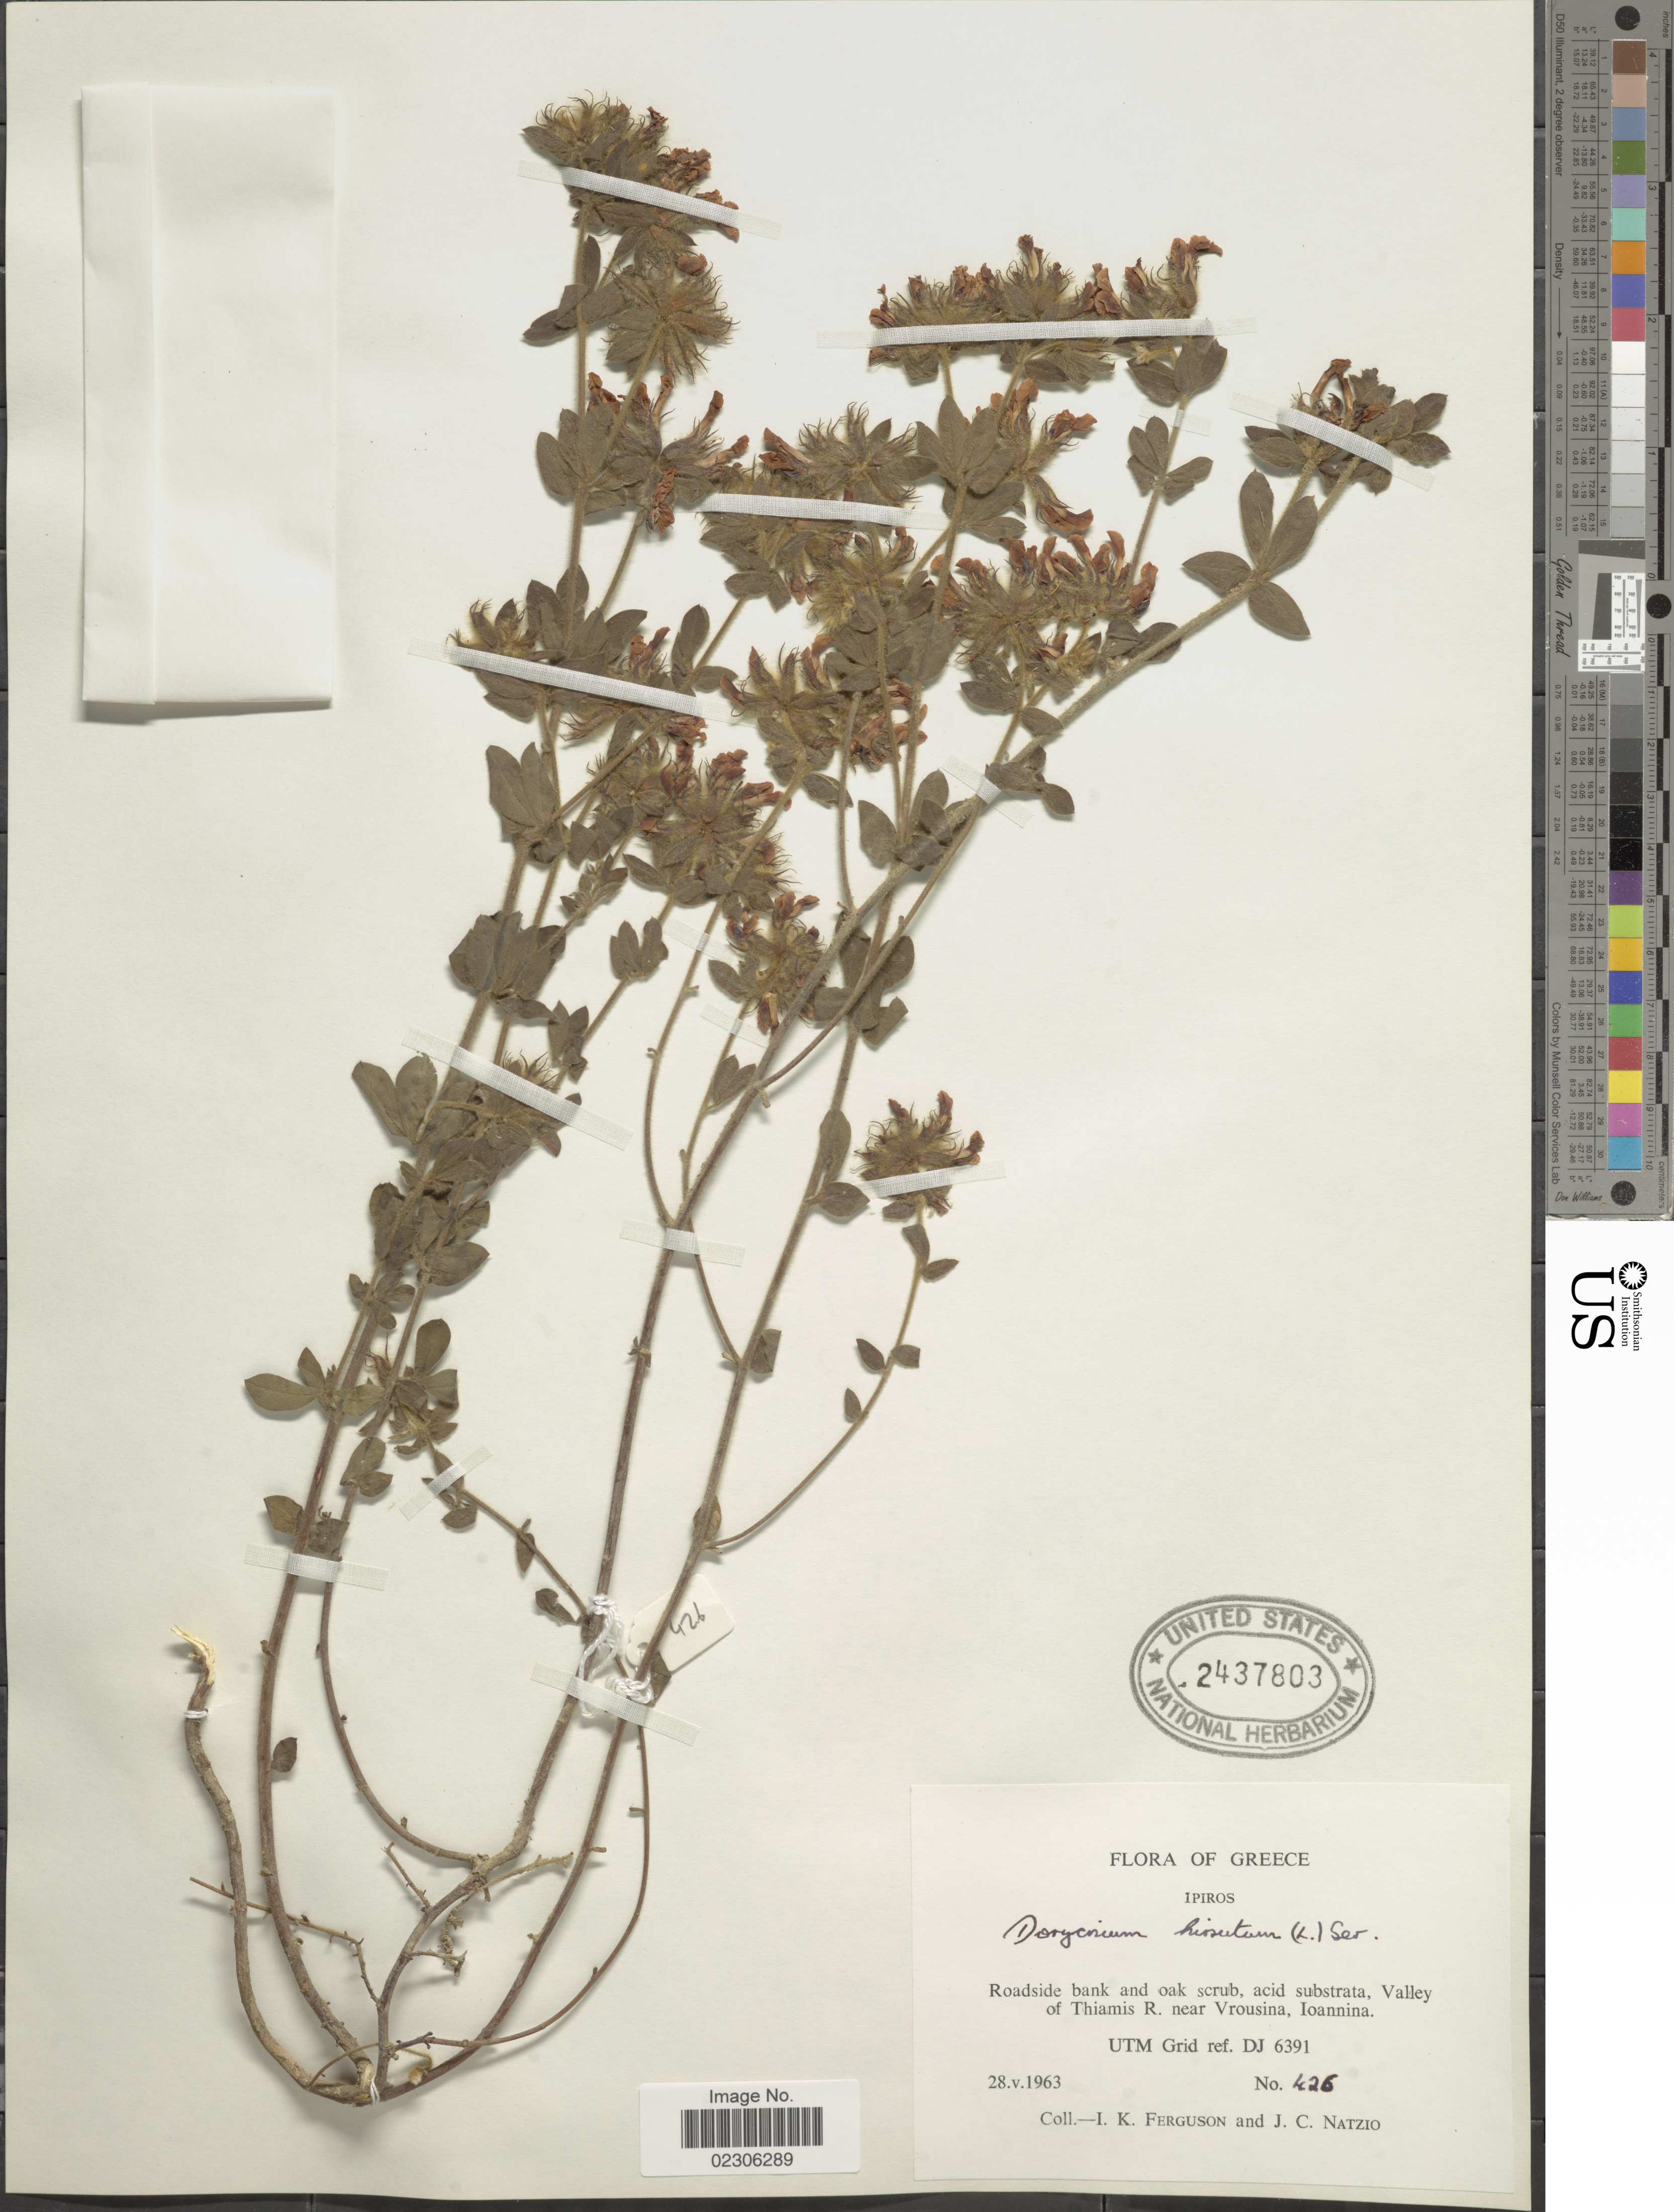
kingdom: Plantae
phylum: Tracheophyta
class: Magnoliopsida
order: Fabales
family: Fabaceae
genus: Dorycnium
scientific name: Dorycnium hirsutum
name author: (L.) Ser.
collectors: I. K. Ferguson & J. Natzio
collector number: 426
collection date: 1963-05-28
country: Greece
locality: Roadside bank and oak scrub, acid substrata, Valley of Thiamis R. near Vrousina, Ioannina. UTM Grid ref Dj 6391. Ipiros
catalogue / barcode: US 2437803